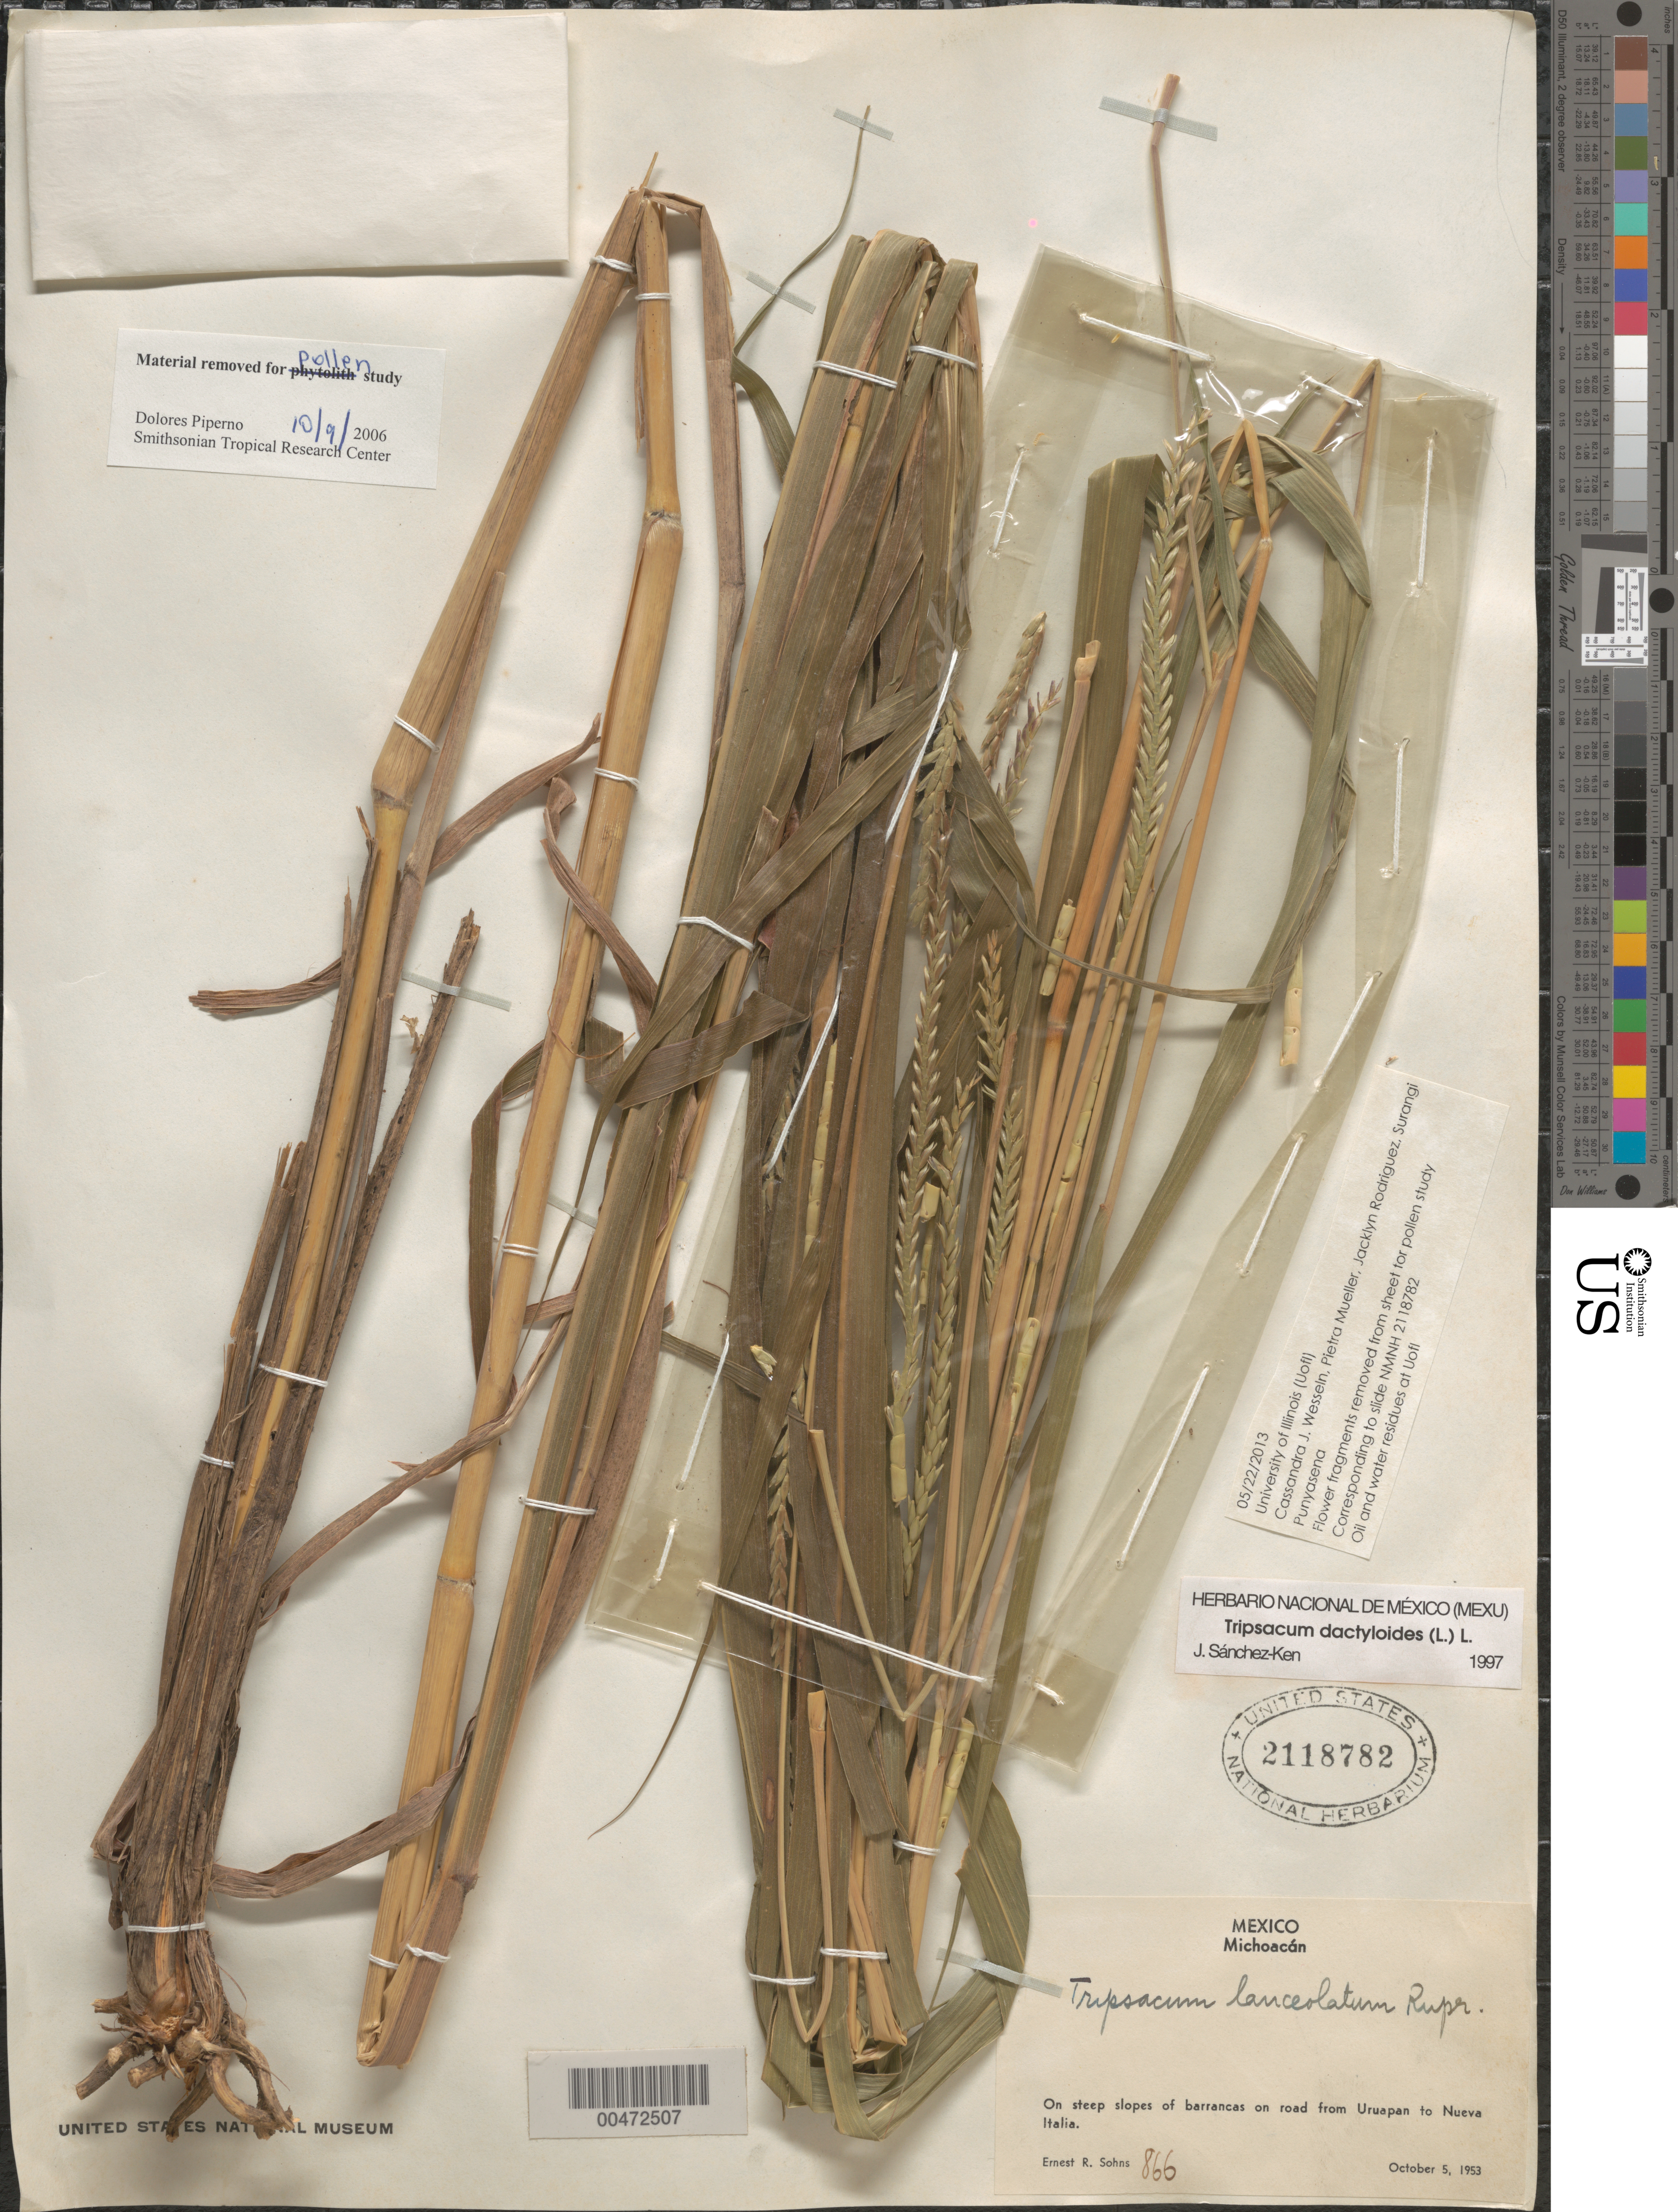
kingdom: Plantae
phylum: Tracheophyta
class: Liliopsida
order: Poales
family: Poaceae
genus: Tripsacum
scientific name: Tripsacum lanceolatum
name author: Rupr. ex E. Fourn.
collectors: E. R. Sohns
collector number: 866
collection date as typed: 5 Oct 1953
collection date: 1953-10-05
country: Mexico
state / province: Michoacán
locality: On rd from Uruapan to Nueva Italia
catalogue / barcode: US 2118782